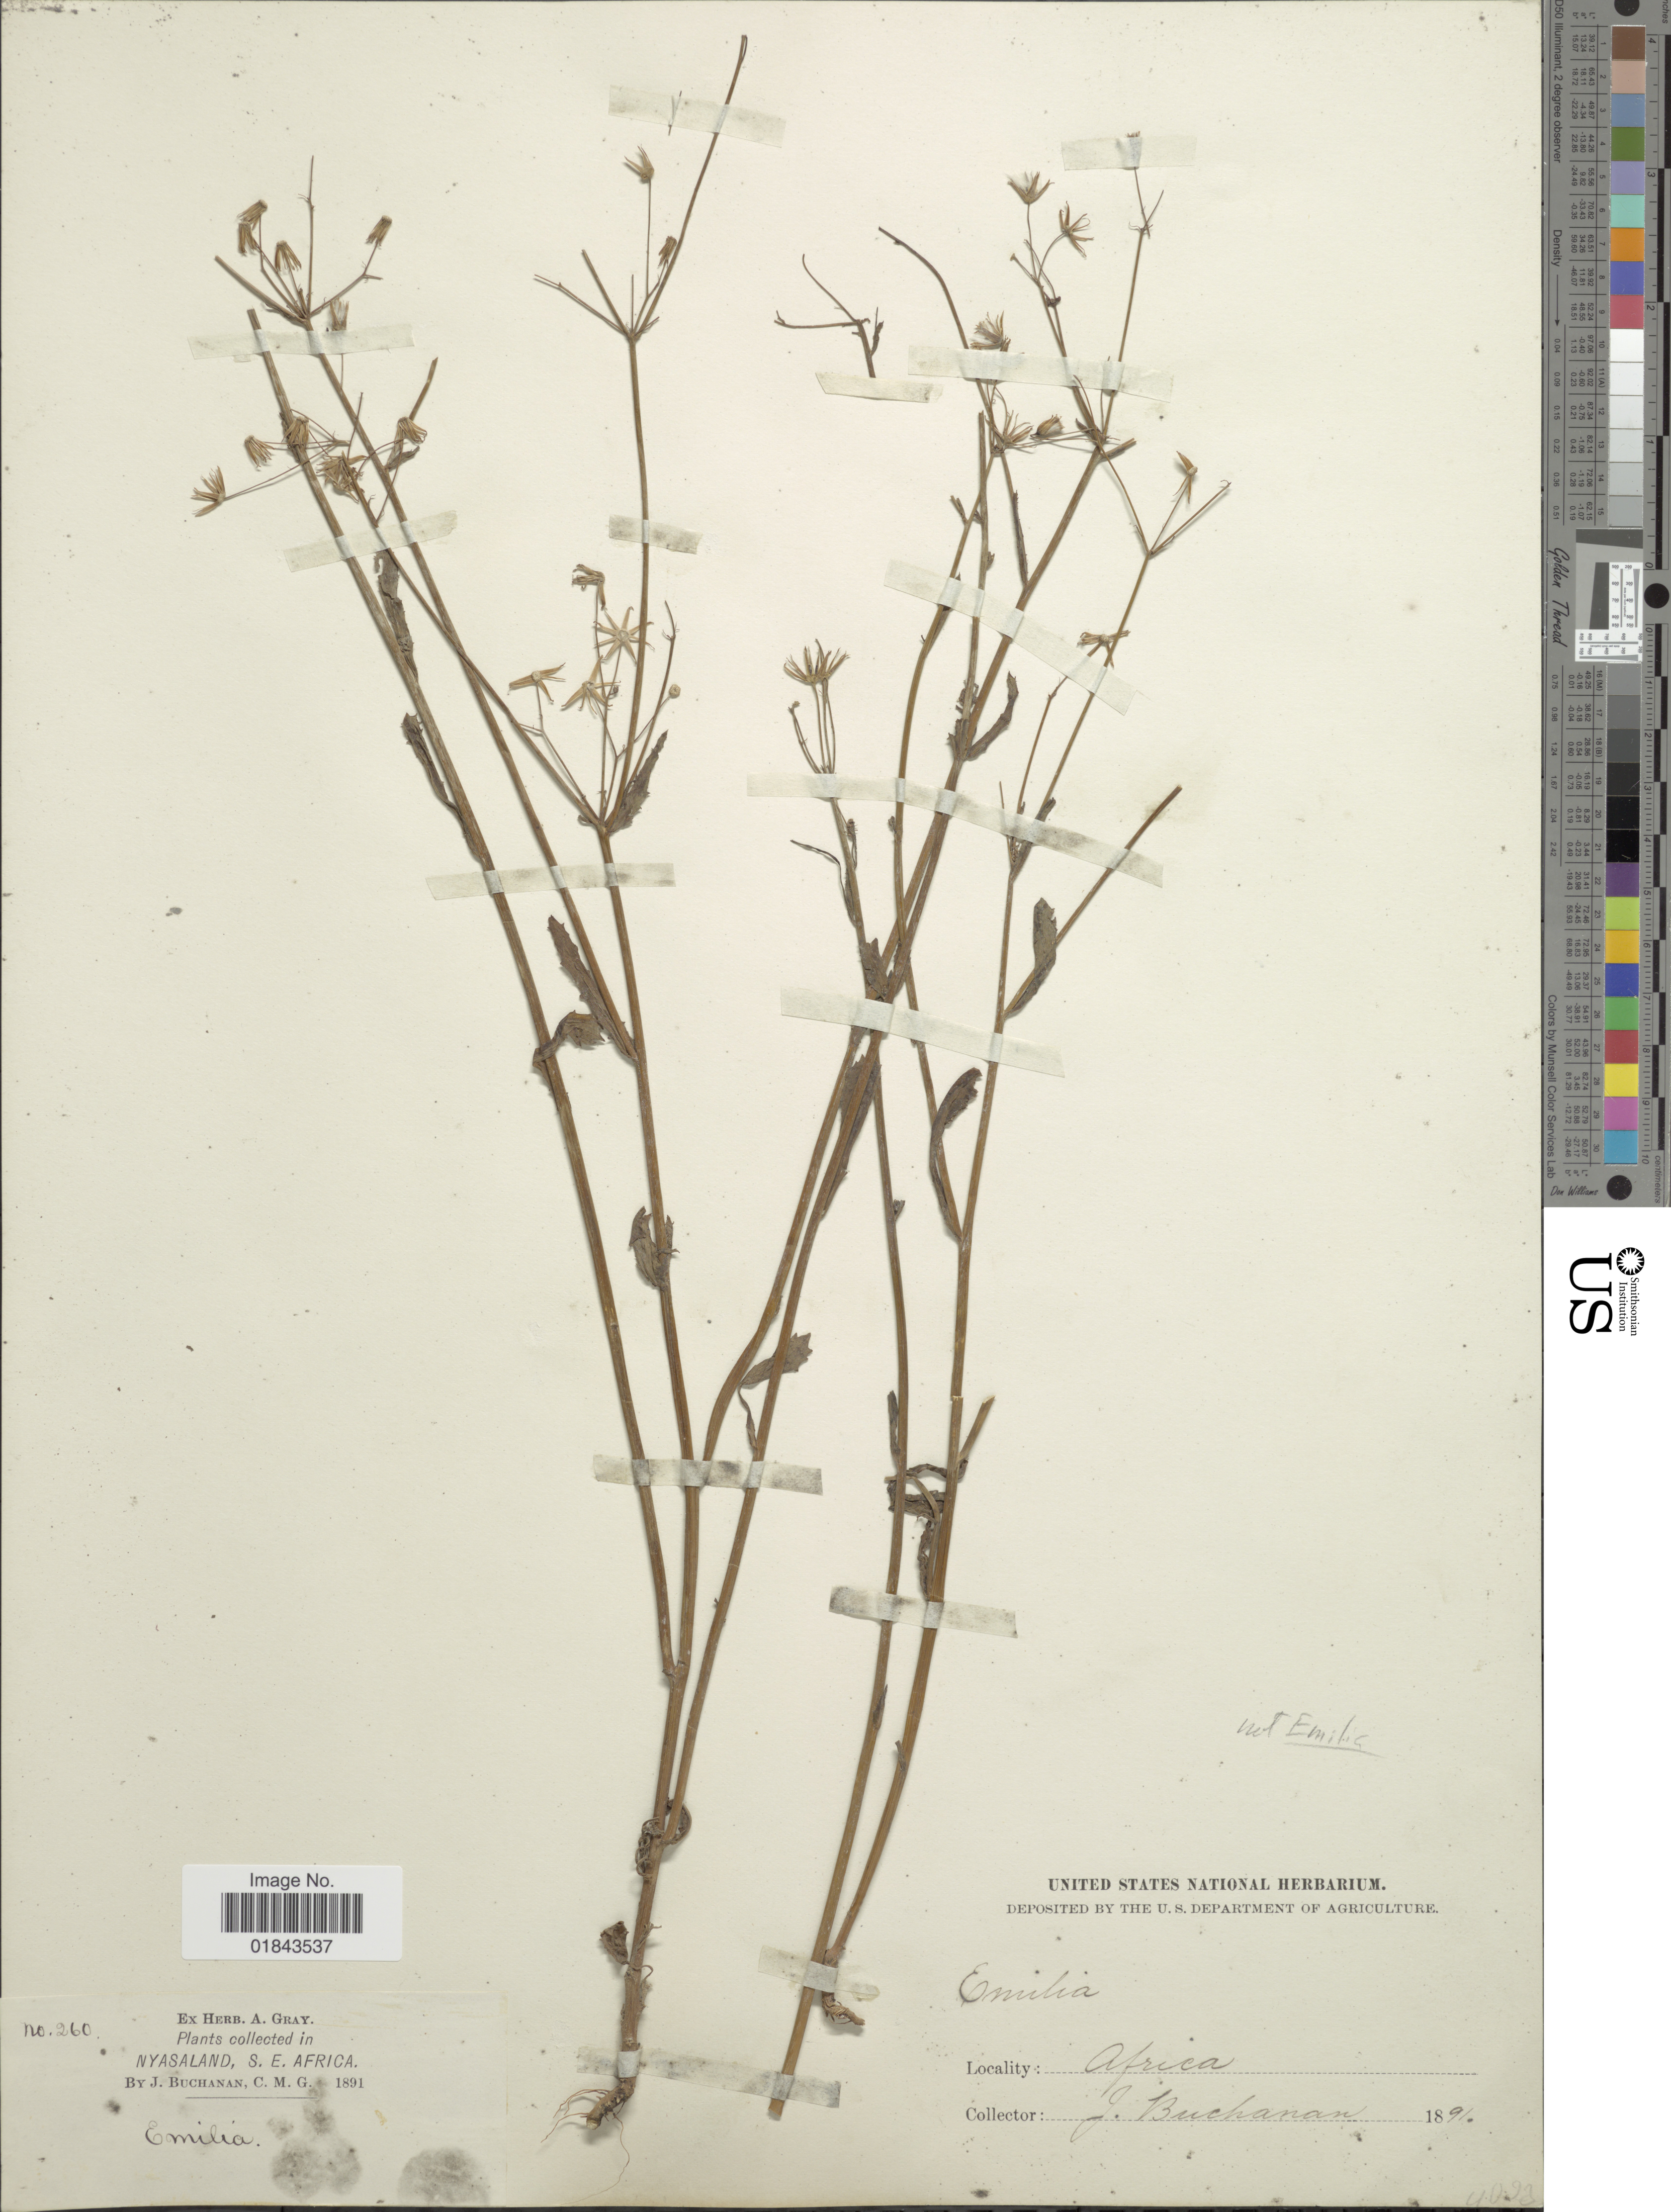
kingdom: Plantae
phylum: Tracheophyta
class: Magnoliopsida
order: Asterales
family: Asteraceae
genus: Emilia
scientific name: Emilia sp.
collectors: J. Buchanan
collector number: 260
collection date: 1891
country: Malawi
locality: Nyasaland, S. E. Africa